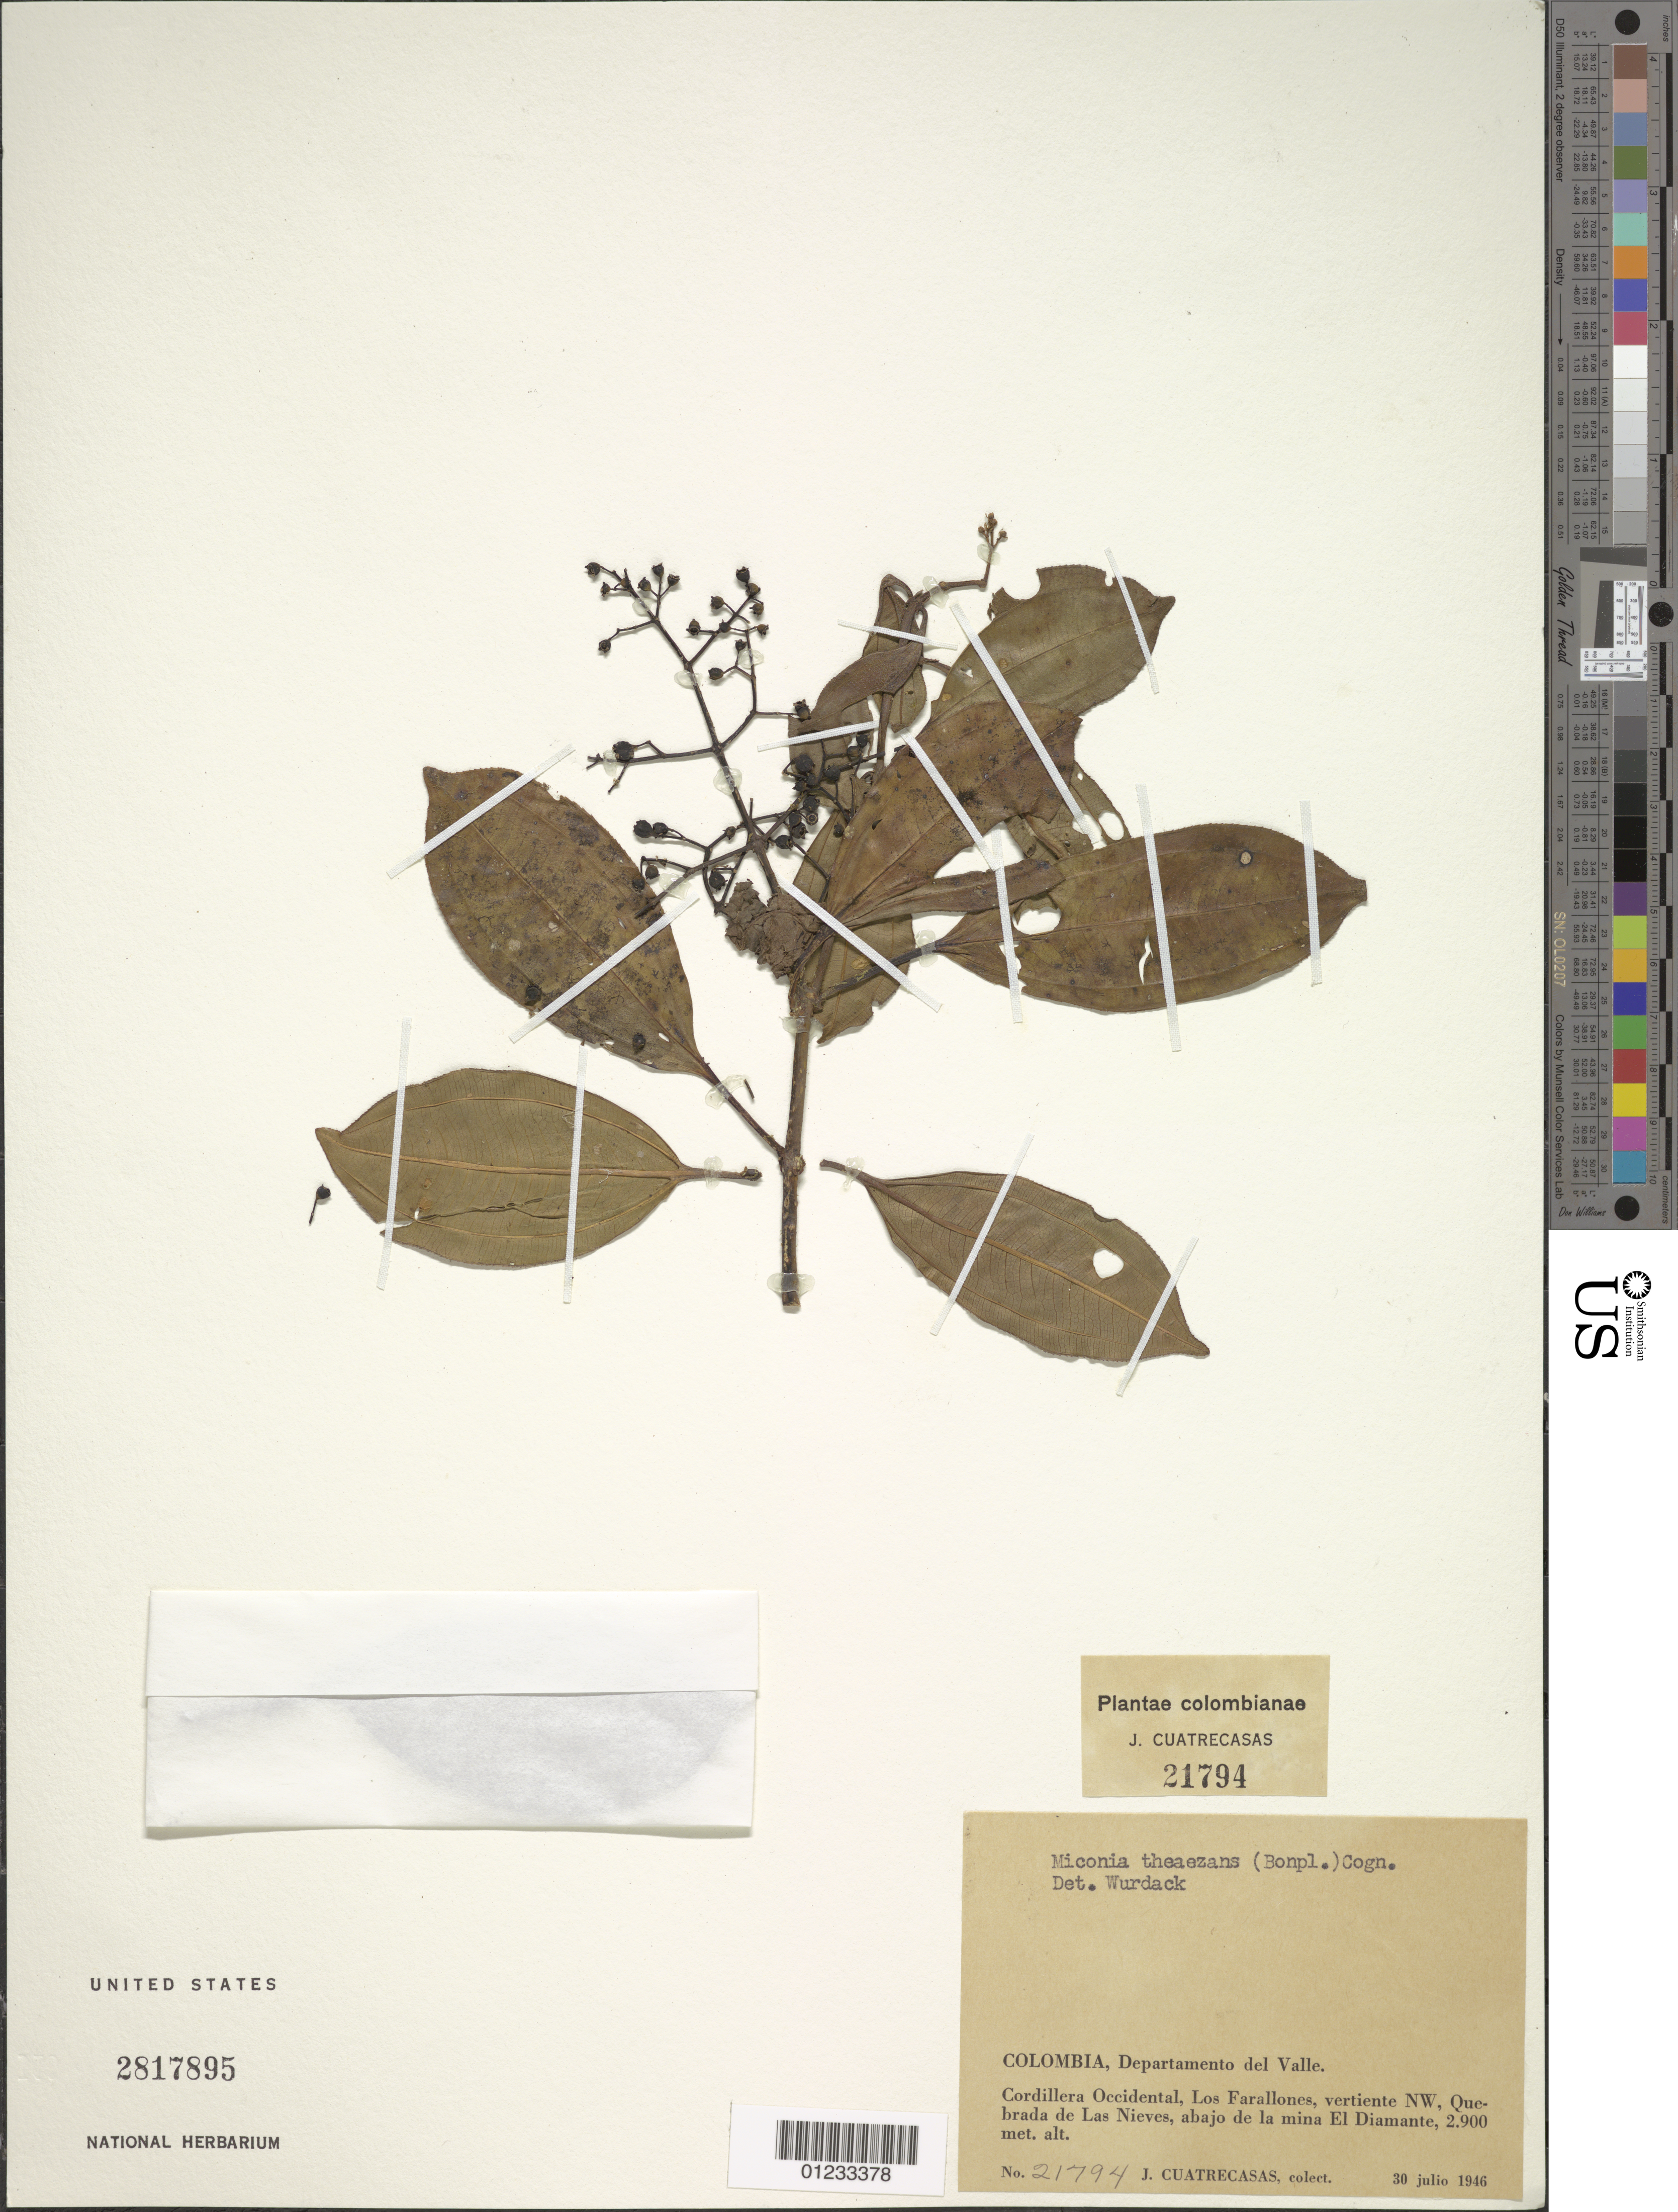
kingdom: Plantae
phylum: Tracheophyta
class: Magnoliopsida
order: Myrtales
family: Melastomataceae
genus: Miconia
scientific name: Miconia theizans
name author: (Bonpl.) Cogn.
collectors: J. Cuatrecasas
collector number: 21794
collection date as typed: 30 Jul 1946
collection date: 1946-07-30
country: Colombia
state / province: Valle del Cauca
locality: Cordillera Occidental, Los Farallones, Vertiente NW, Quebrada de Las Nieves, Abajo de La Mina el Diamante.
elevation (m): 2900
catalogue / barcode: US 2817895